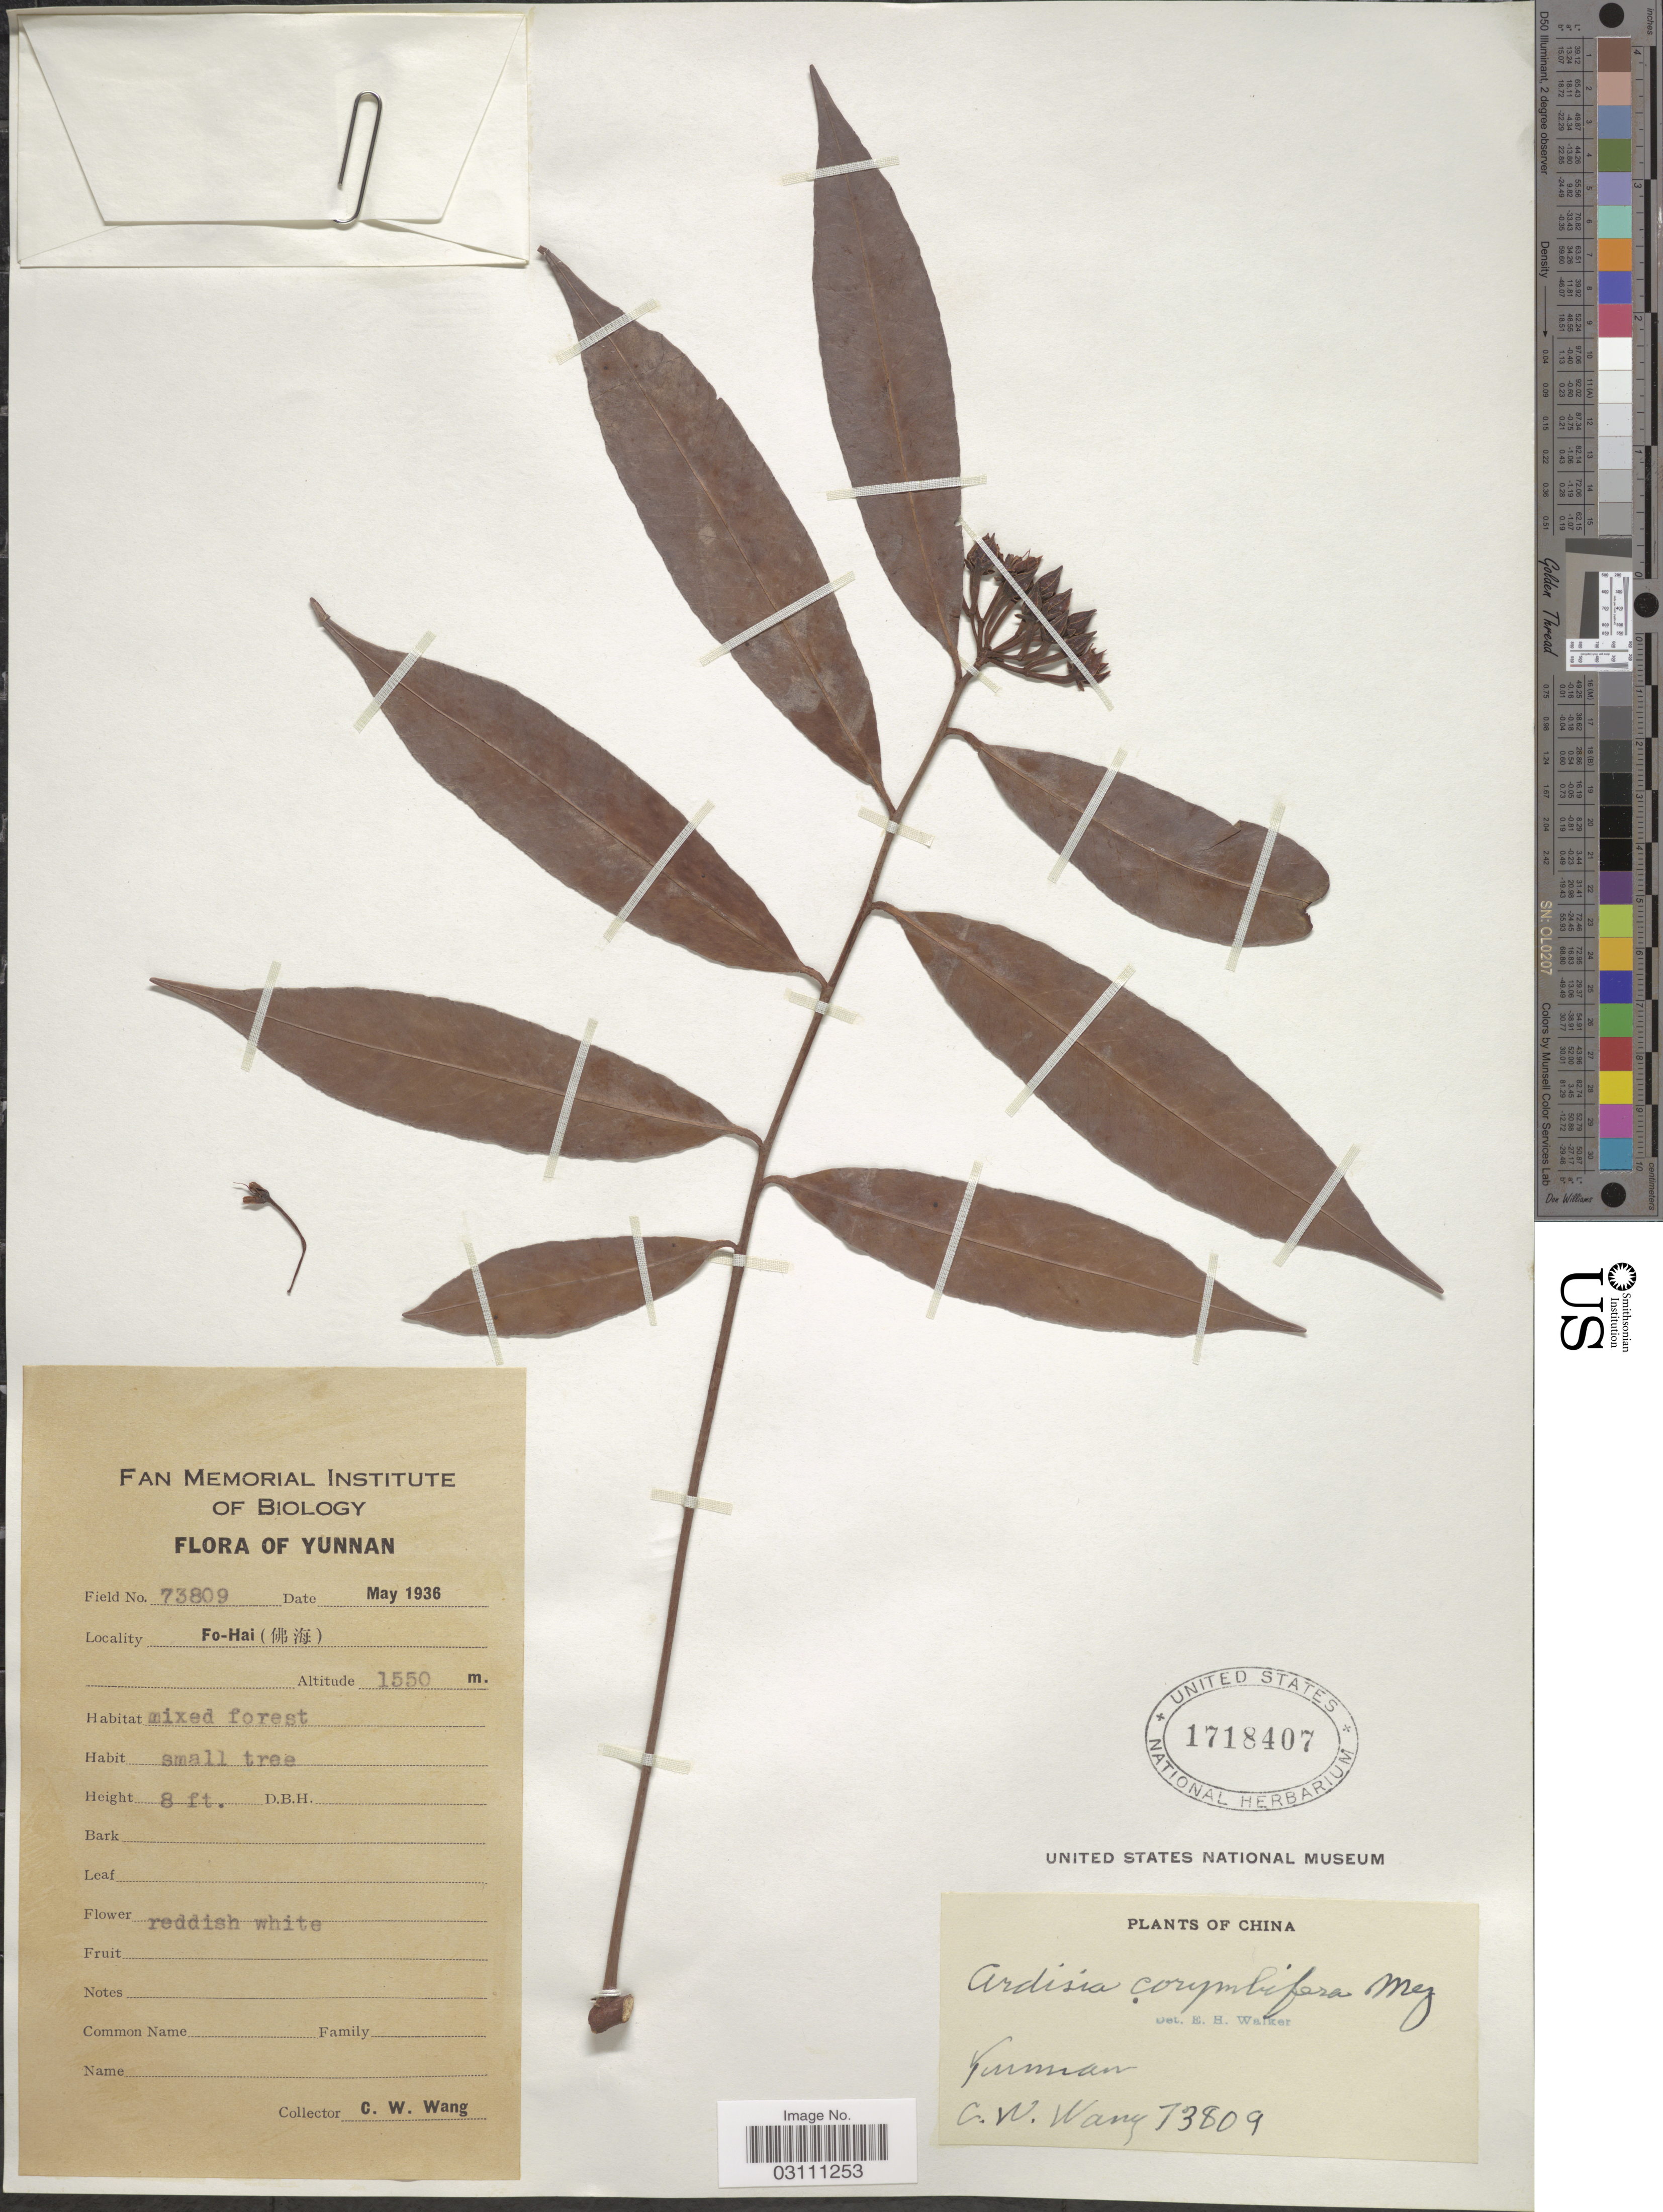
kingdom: Plantae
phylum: Tracheophyta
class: Magnoliopsida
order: Ericales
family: Primulaceae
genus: Ardisia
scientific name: Ardisia corymbifera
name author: Mez in Engl.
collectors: C. W. Wang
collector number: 73809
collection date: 1936-05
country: China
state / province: Yunnan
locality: Fo-Hai.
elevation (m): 1550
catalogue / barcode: US 1718407